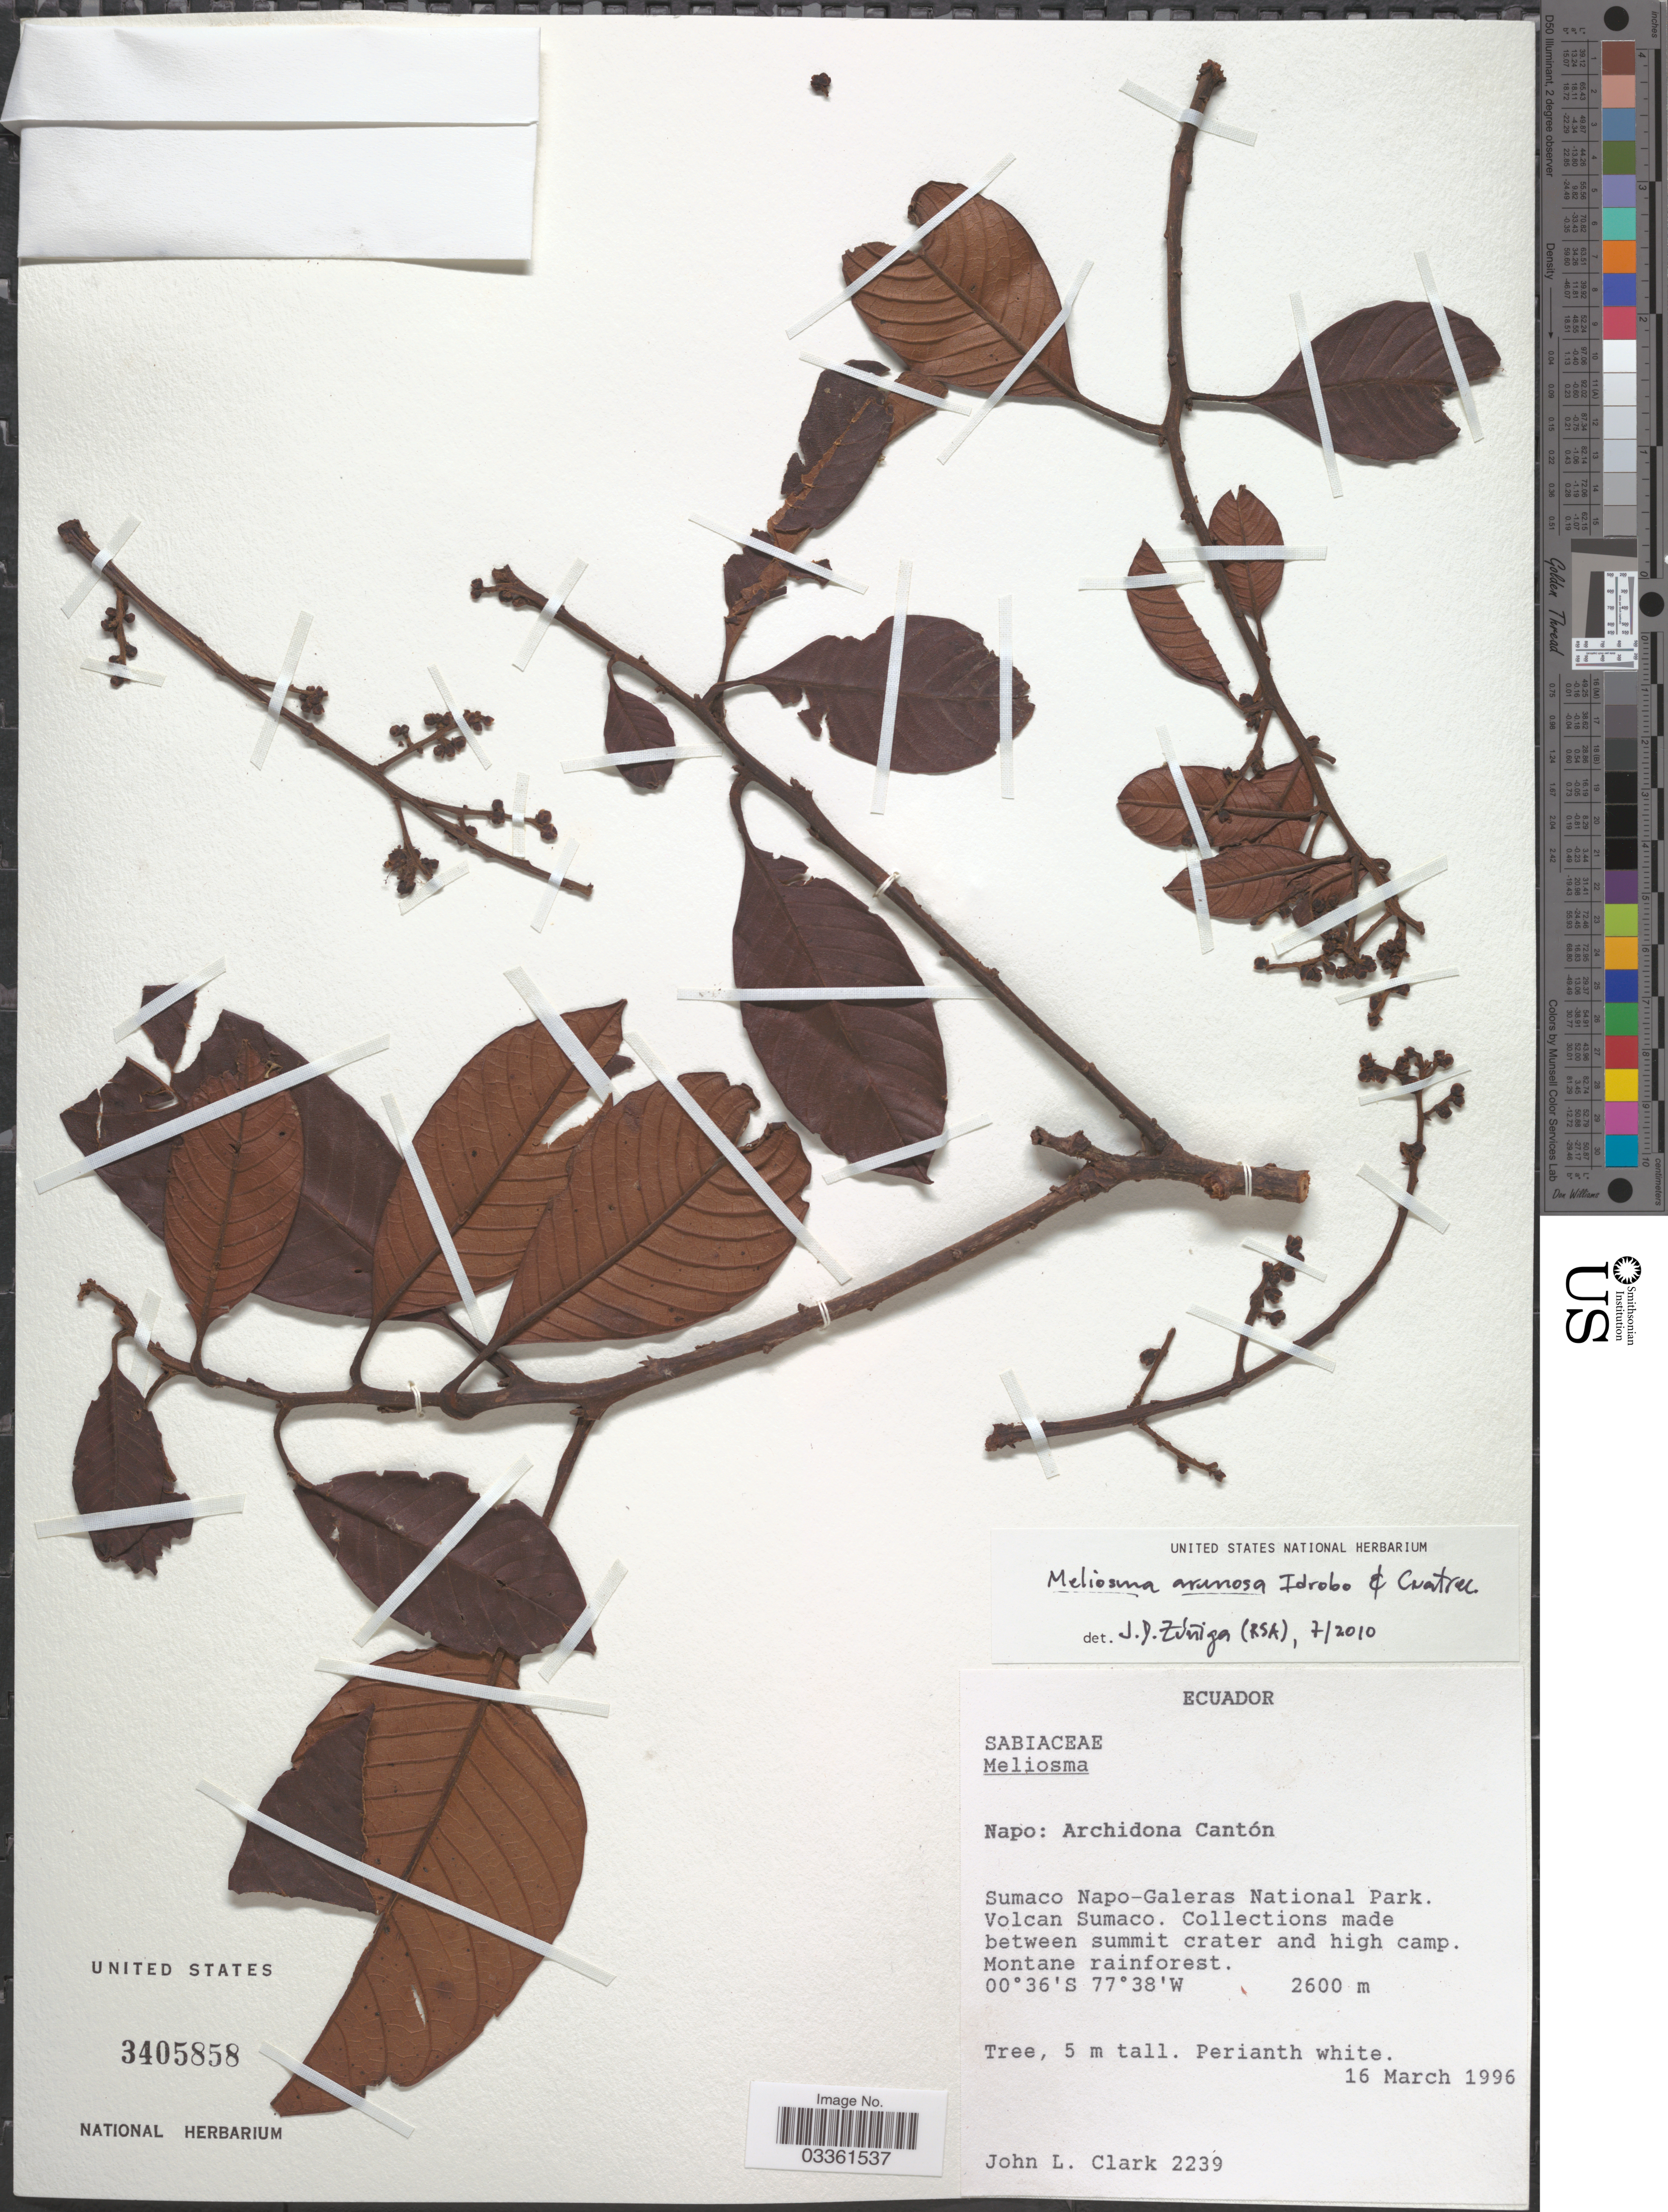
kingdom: Plantae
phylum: Tracheophyta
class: Magnoliopsida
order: Proteales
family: Sabiaceae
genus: Meliosma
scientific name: Meliosma arenosa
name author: Idrobo & Cuatrec.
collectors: J. L. Clark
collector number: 2239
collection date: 1996-03-16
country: Ecuador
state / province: Napo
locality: Archidona Cantón. Sumaco Napo-Galeras National Park. Volcan Sumaco. Collections made between summit and high camp.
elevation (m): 2600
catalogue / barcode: US 3405858